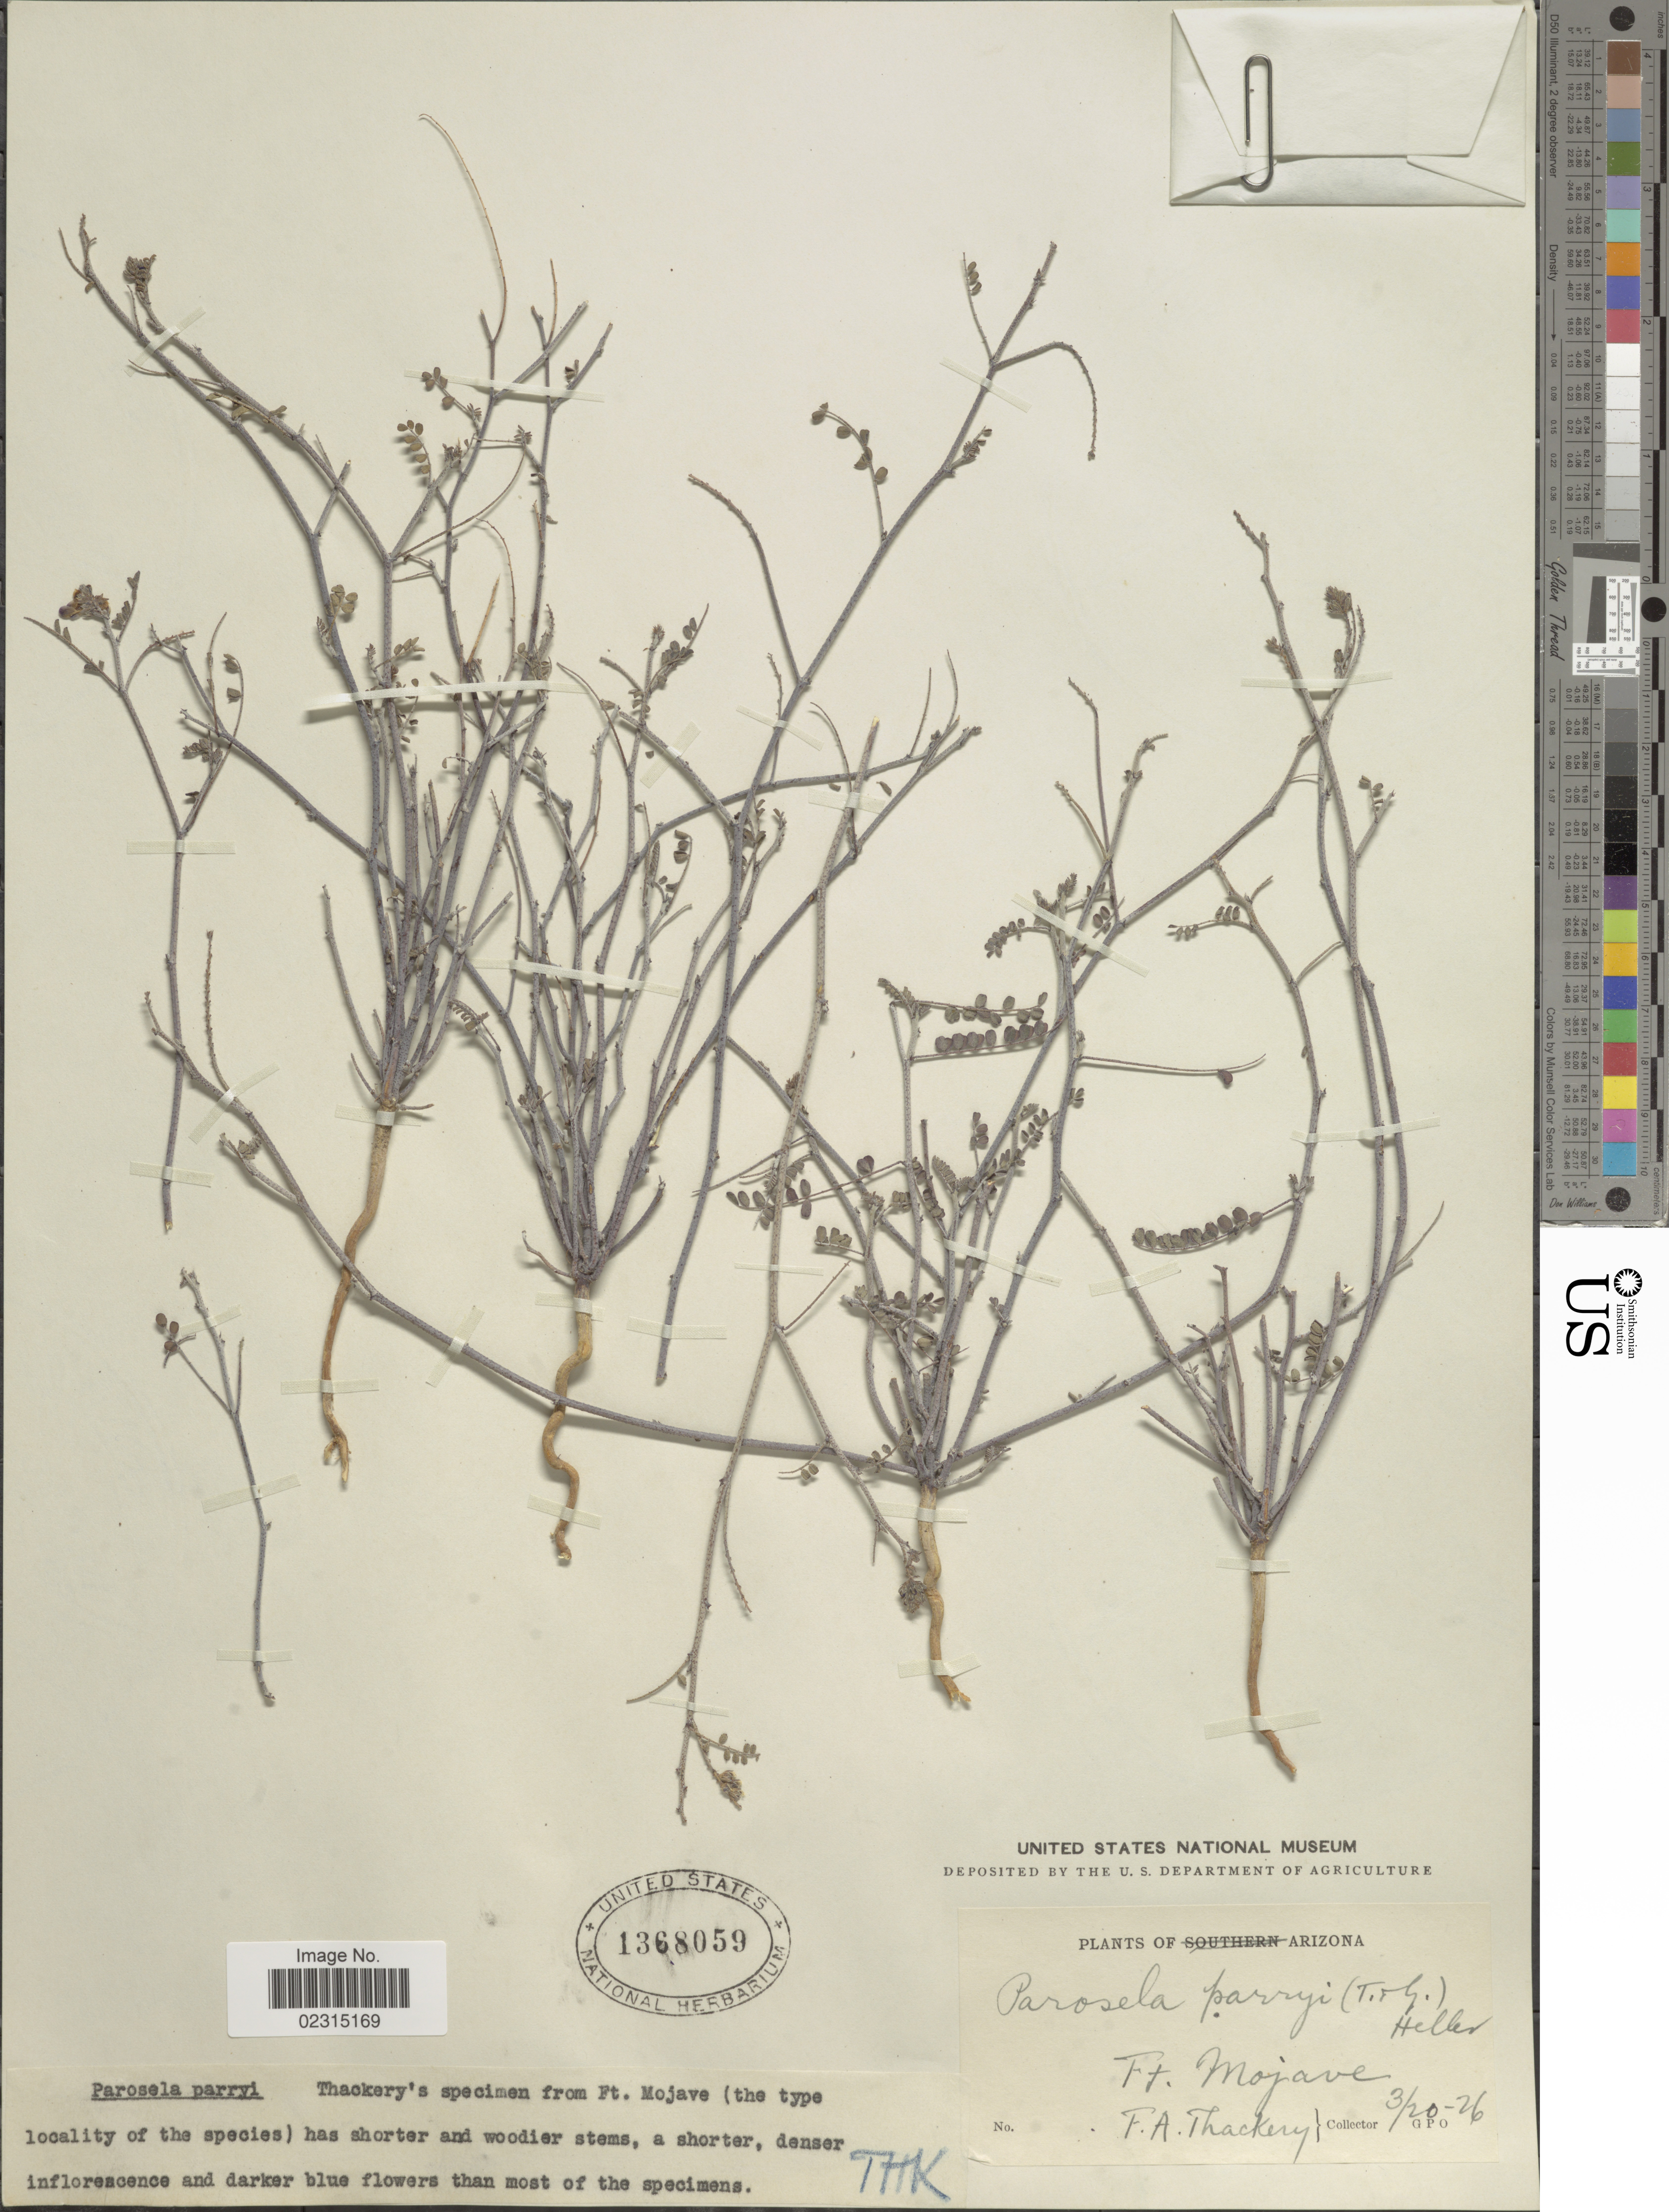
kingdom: Plantae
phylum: Tracheophyta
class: Magnoliopsida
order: Fabales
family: Fabaceae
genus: Marina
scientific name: Marina parryi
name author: (Torr. & A. Gray) Barneby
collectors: F. Thackery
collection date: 1926-03-20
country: United States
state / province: Arizona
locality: Ft. Mojave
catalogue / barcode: US 1368059